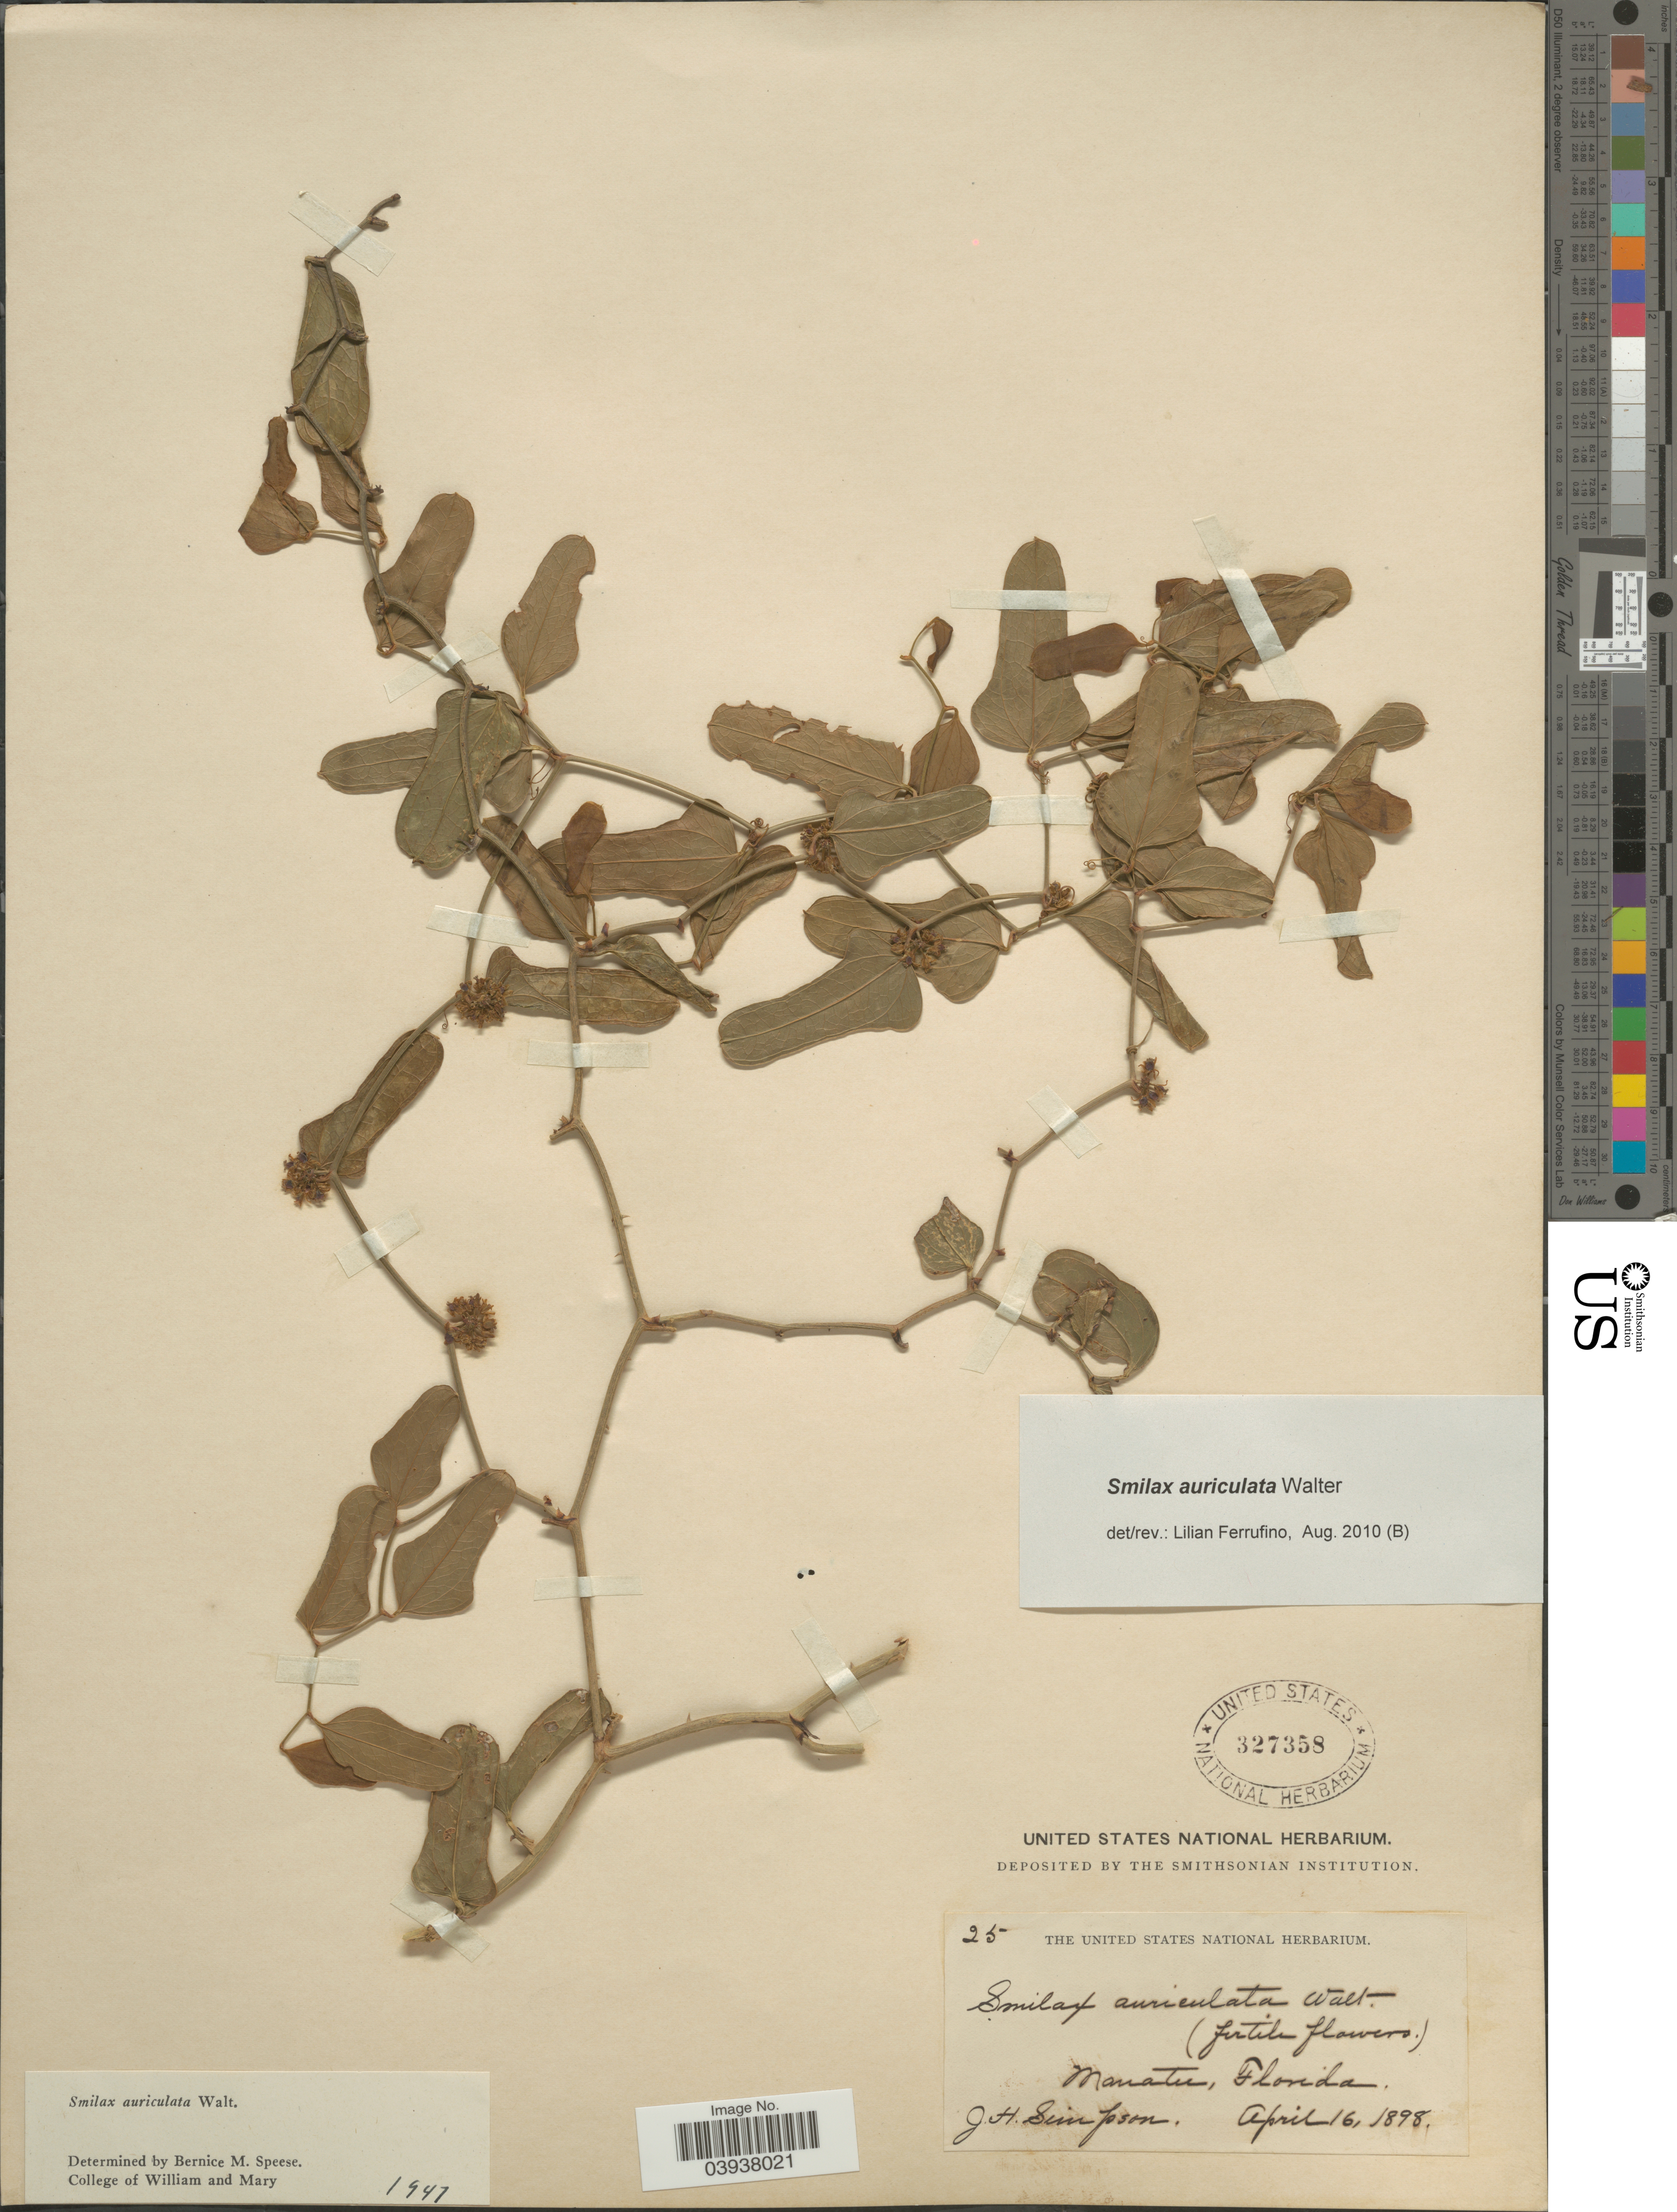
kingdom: Plantae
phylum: Tracheophyta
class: Liliopsida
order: Liliales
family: Smilacaceae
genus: Smilax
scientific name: Smilax auriculata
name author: Walter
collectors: J. H. Simpson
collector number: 25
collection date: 1898-04-16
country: United States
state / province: Florida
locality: Manatee.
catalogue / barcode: US 327358